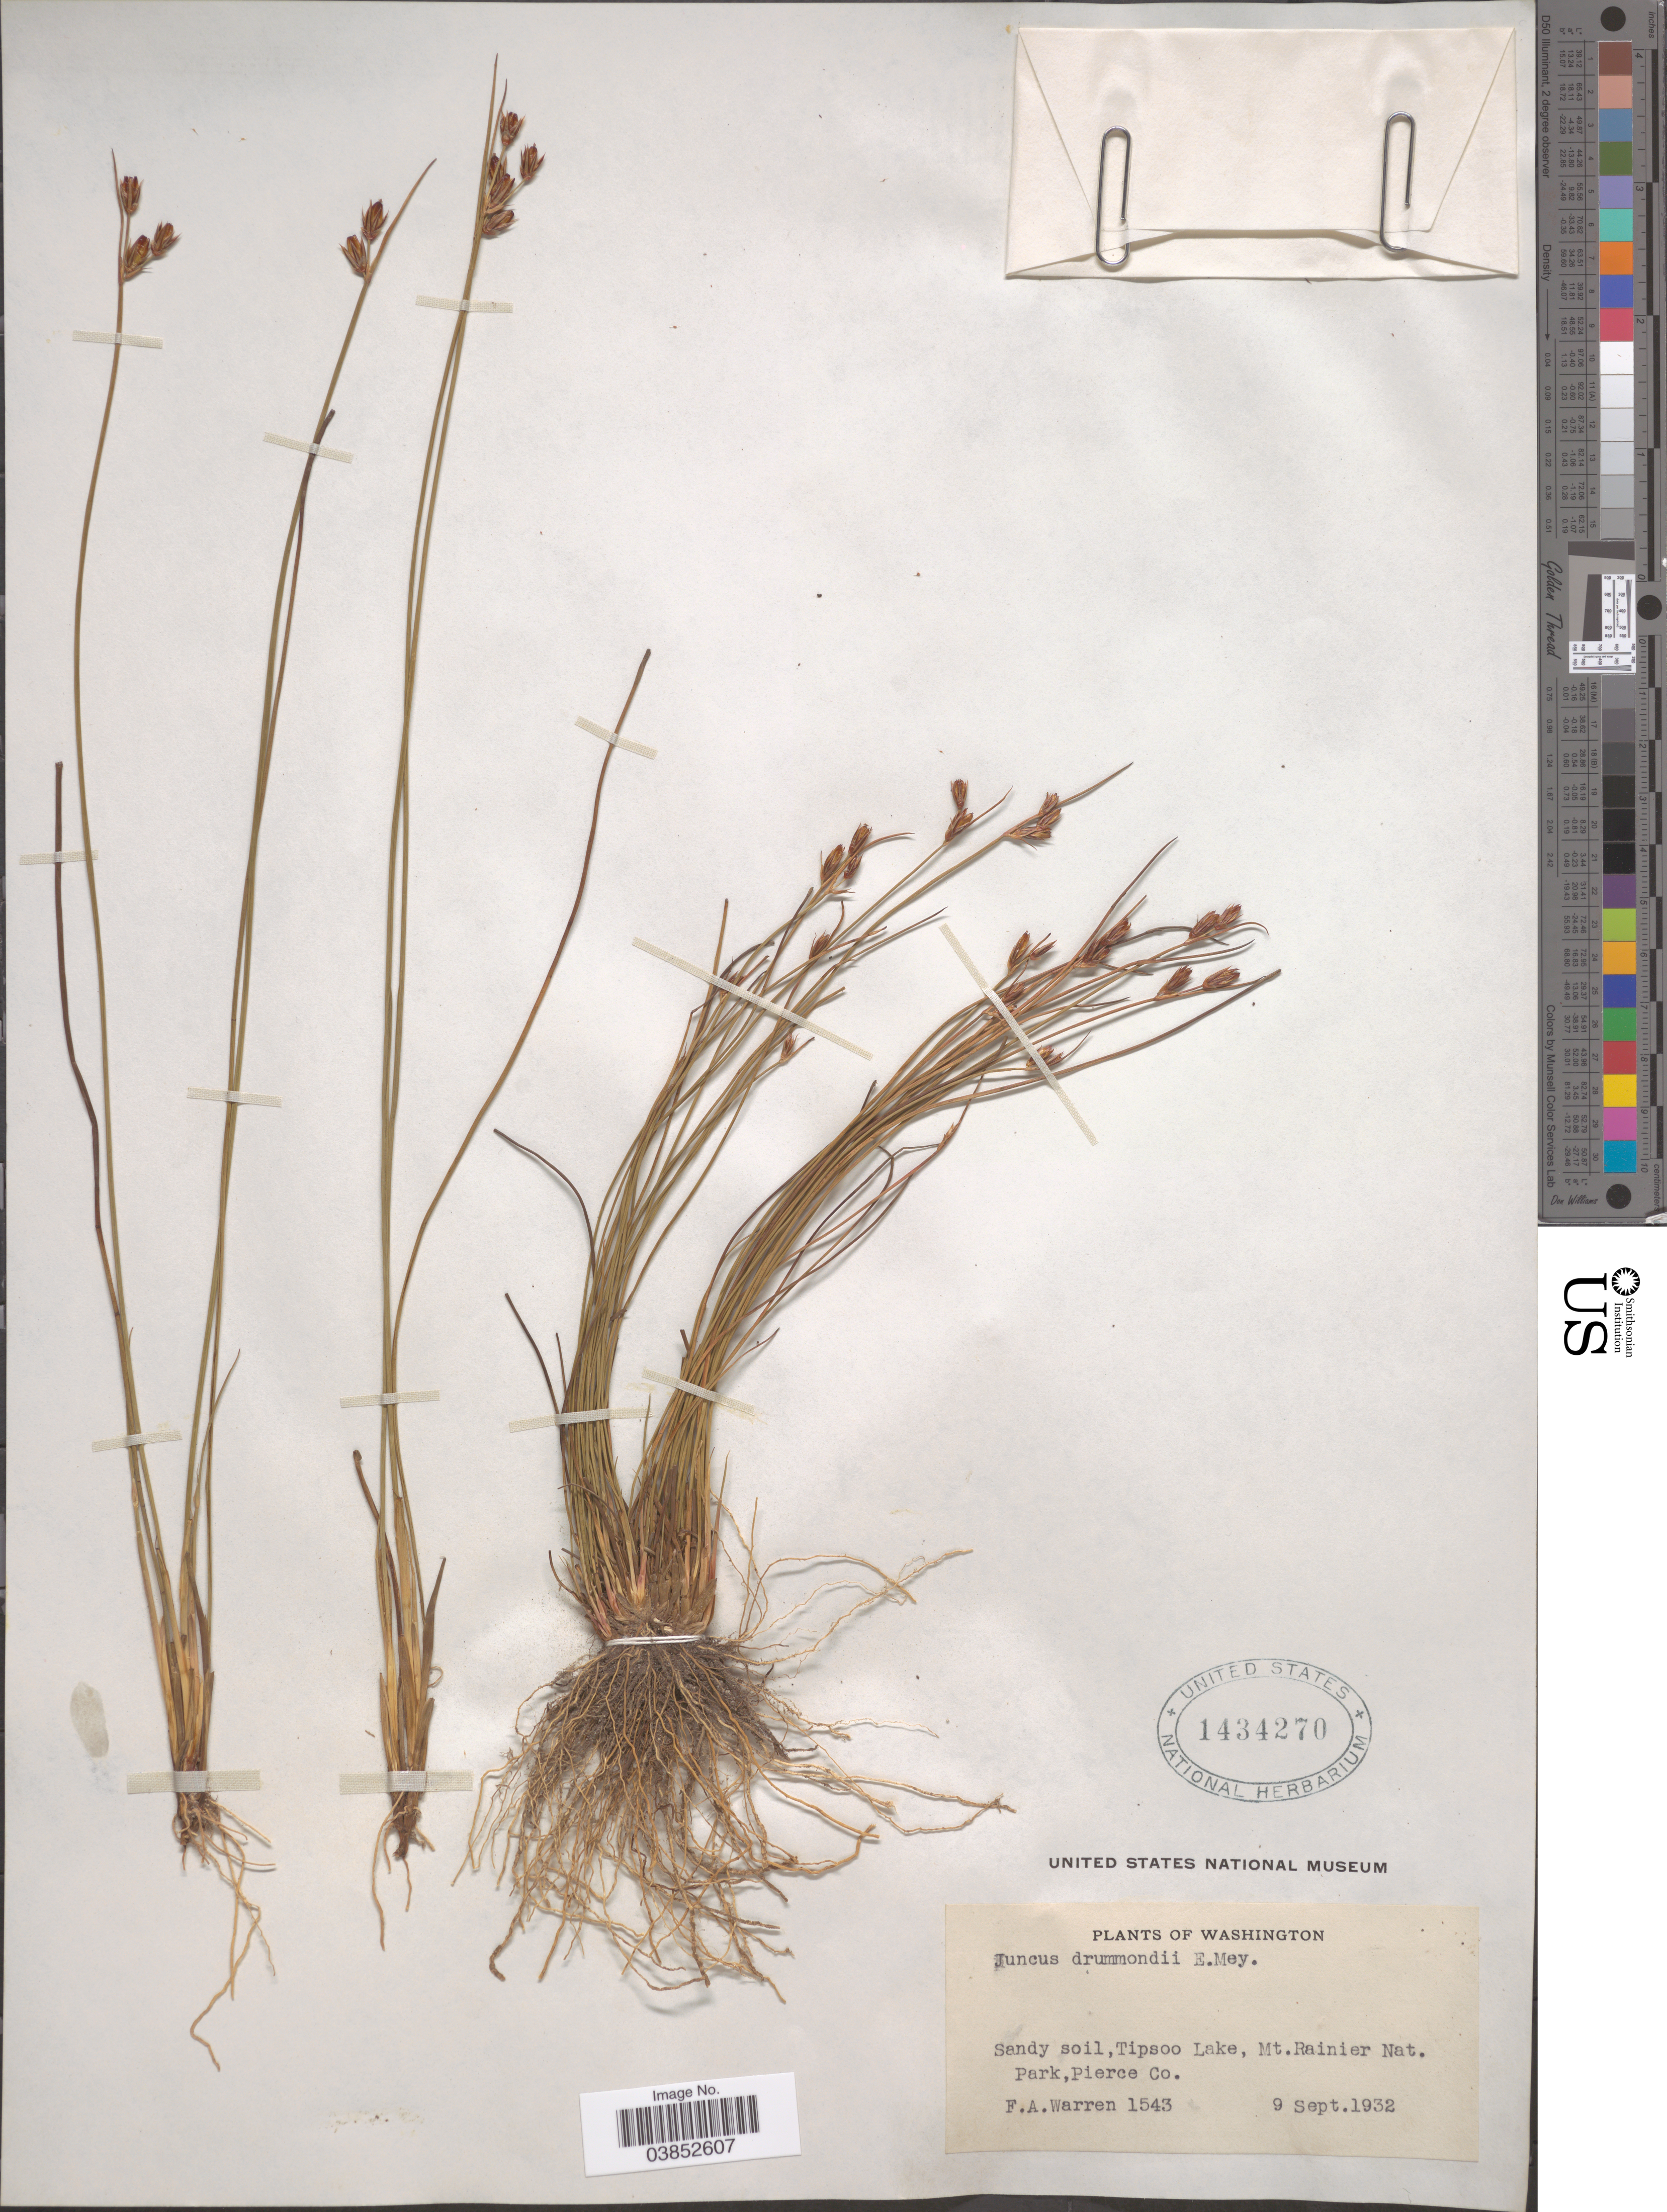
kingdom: Plantae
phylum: Tracheophyta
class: Liliopsida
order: Poales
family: Juncaceae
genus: Juncus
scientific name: Juncus drummondii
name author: E. Mey.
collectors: F. Warren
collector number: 1543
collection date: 1932-09-09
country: United States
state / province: Washington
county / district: Pierce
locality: Tipsoo Lake, Mt.Rainier Nat. Park,Pierce Co.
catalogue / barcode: US 1434270